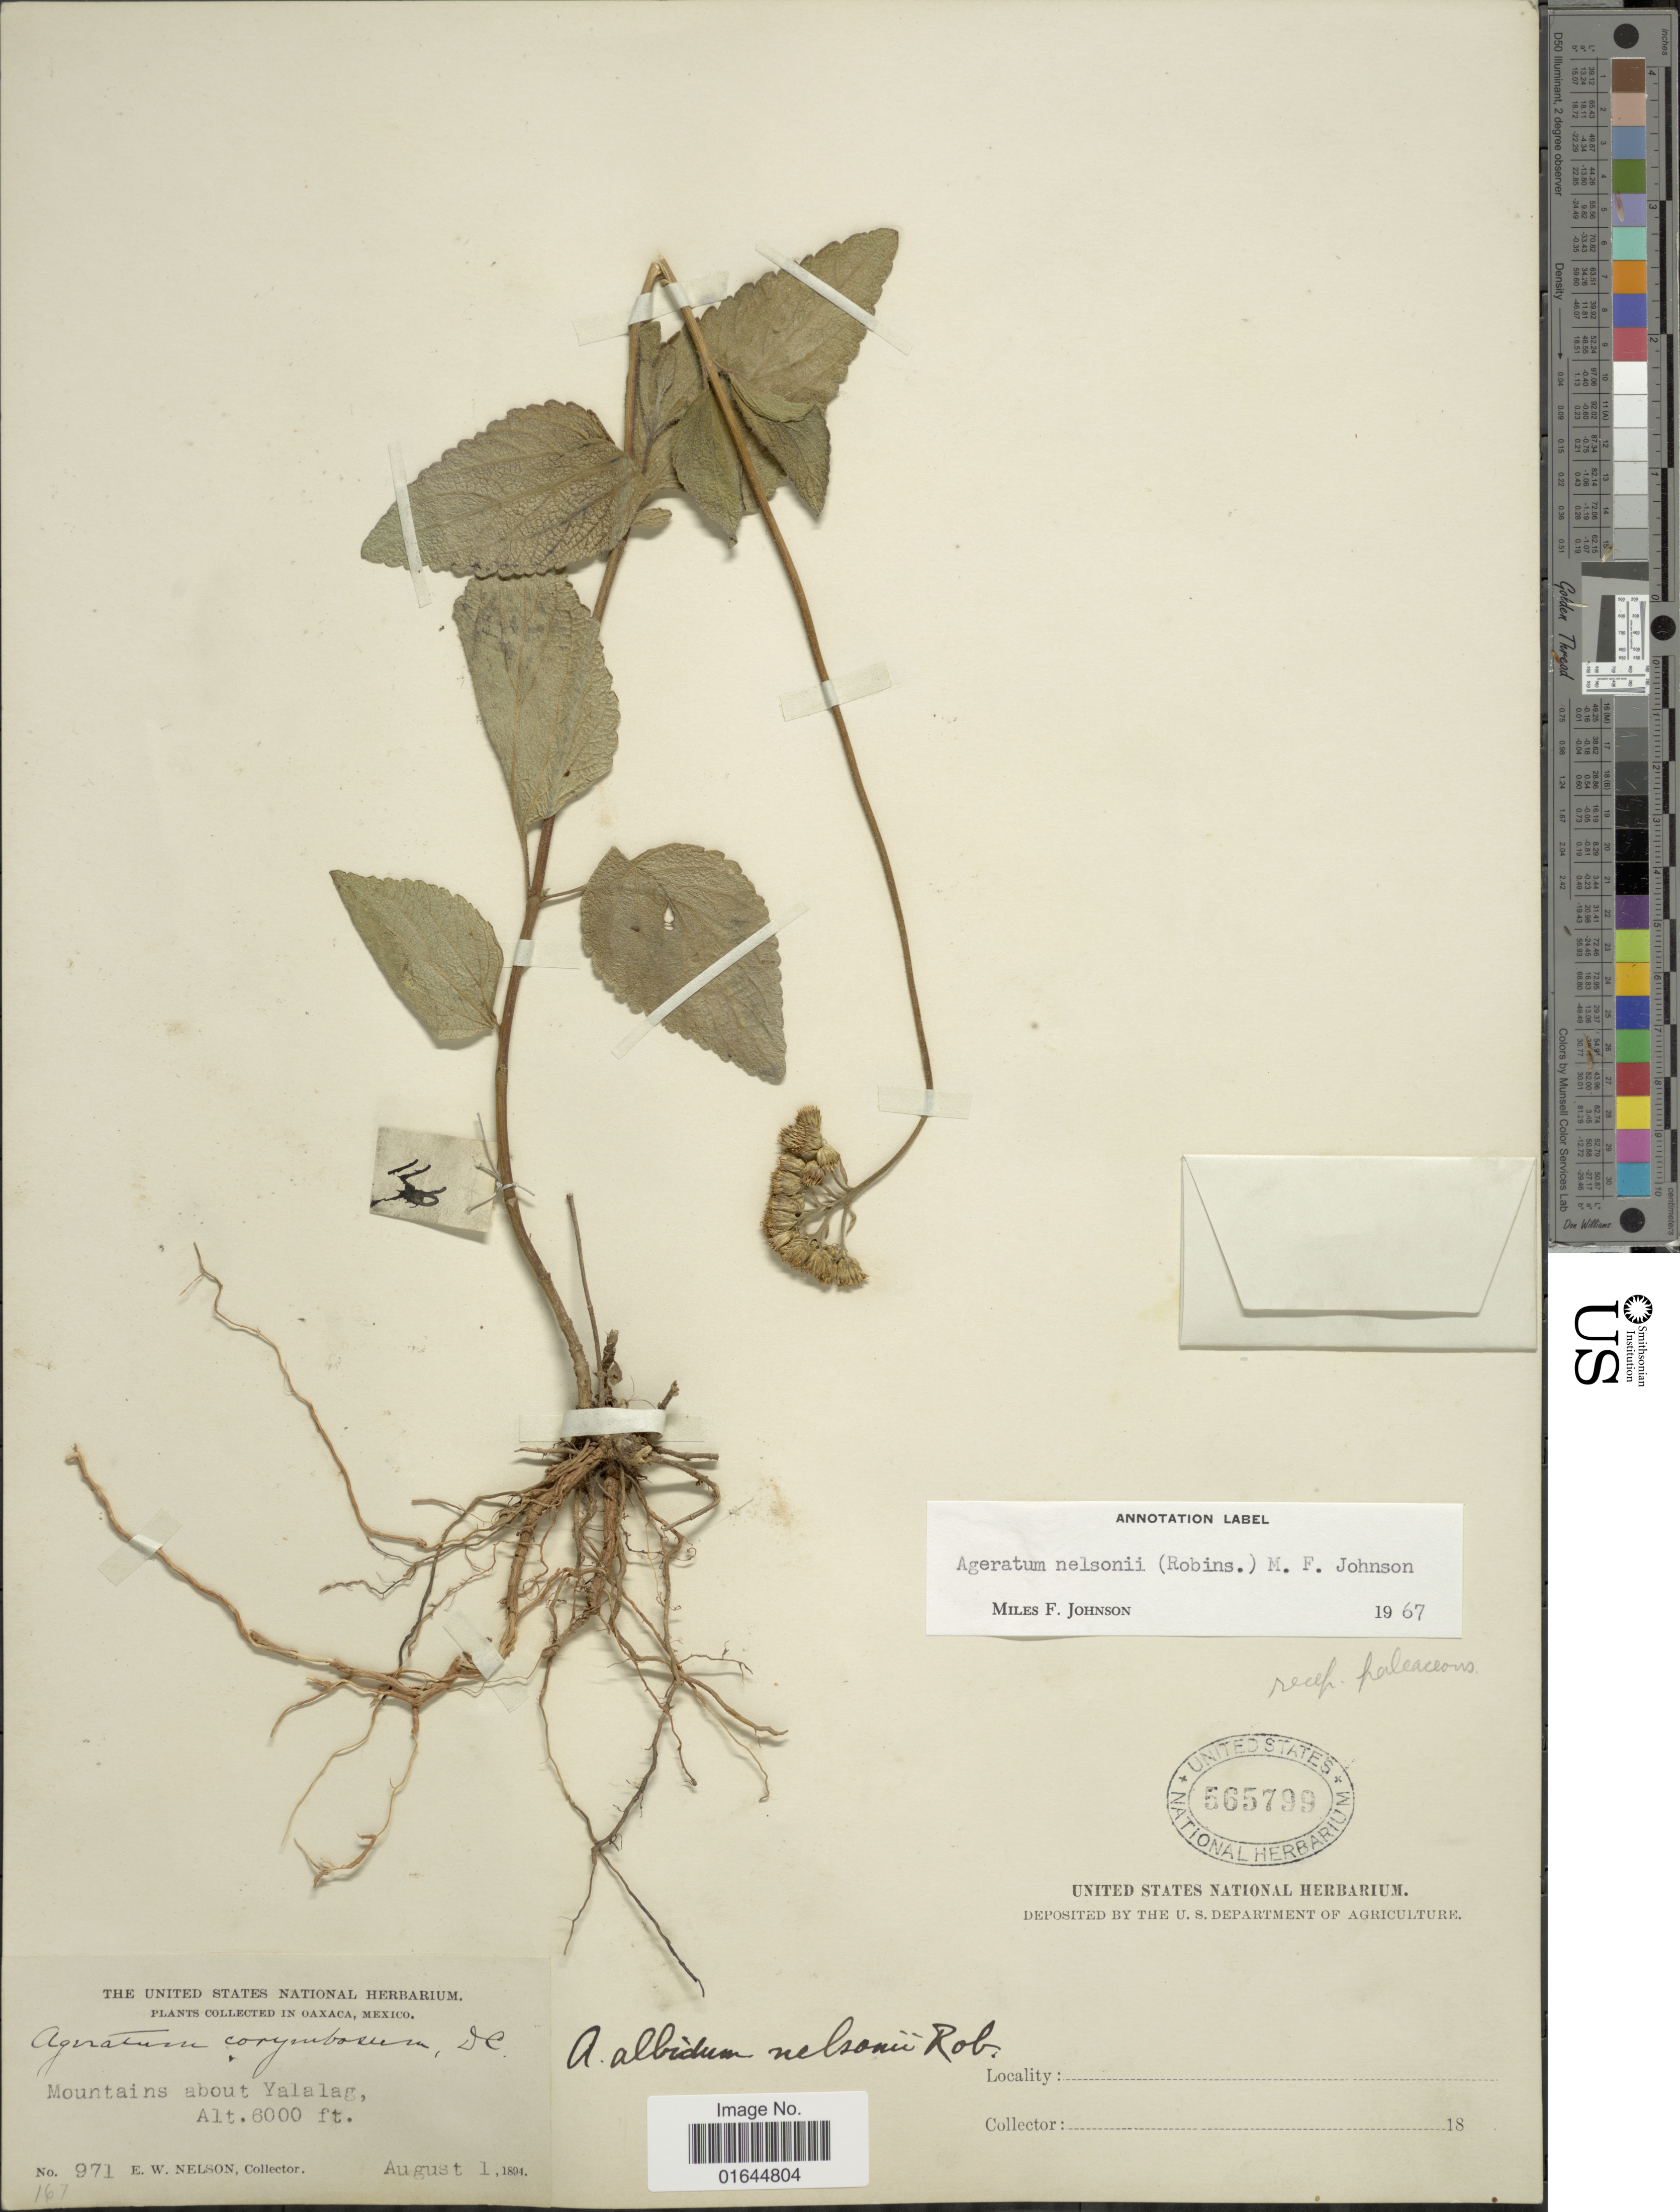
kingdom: Plantae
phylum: Tracheophyta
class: Magnoliopsida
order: Asterales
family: Asteraceae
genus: Ageratum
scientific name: Ageratum elassocarpum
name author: S.F. Blake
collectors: E. W. Nelson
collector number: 971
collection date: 1804-08-01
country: Mexico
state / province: Oaxaca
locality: Mexico, Oaxaca, Mountains about Yalalag.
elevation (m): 1829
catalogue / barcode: US 565799